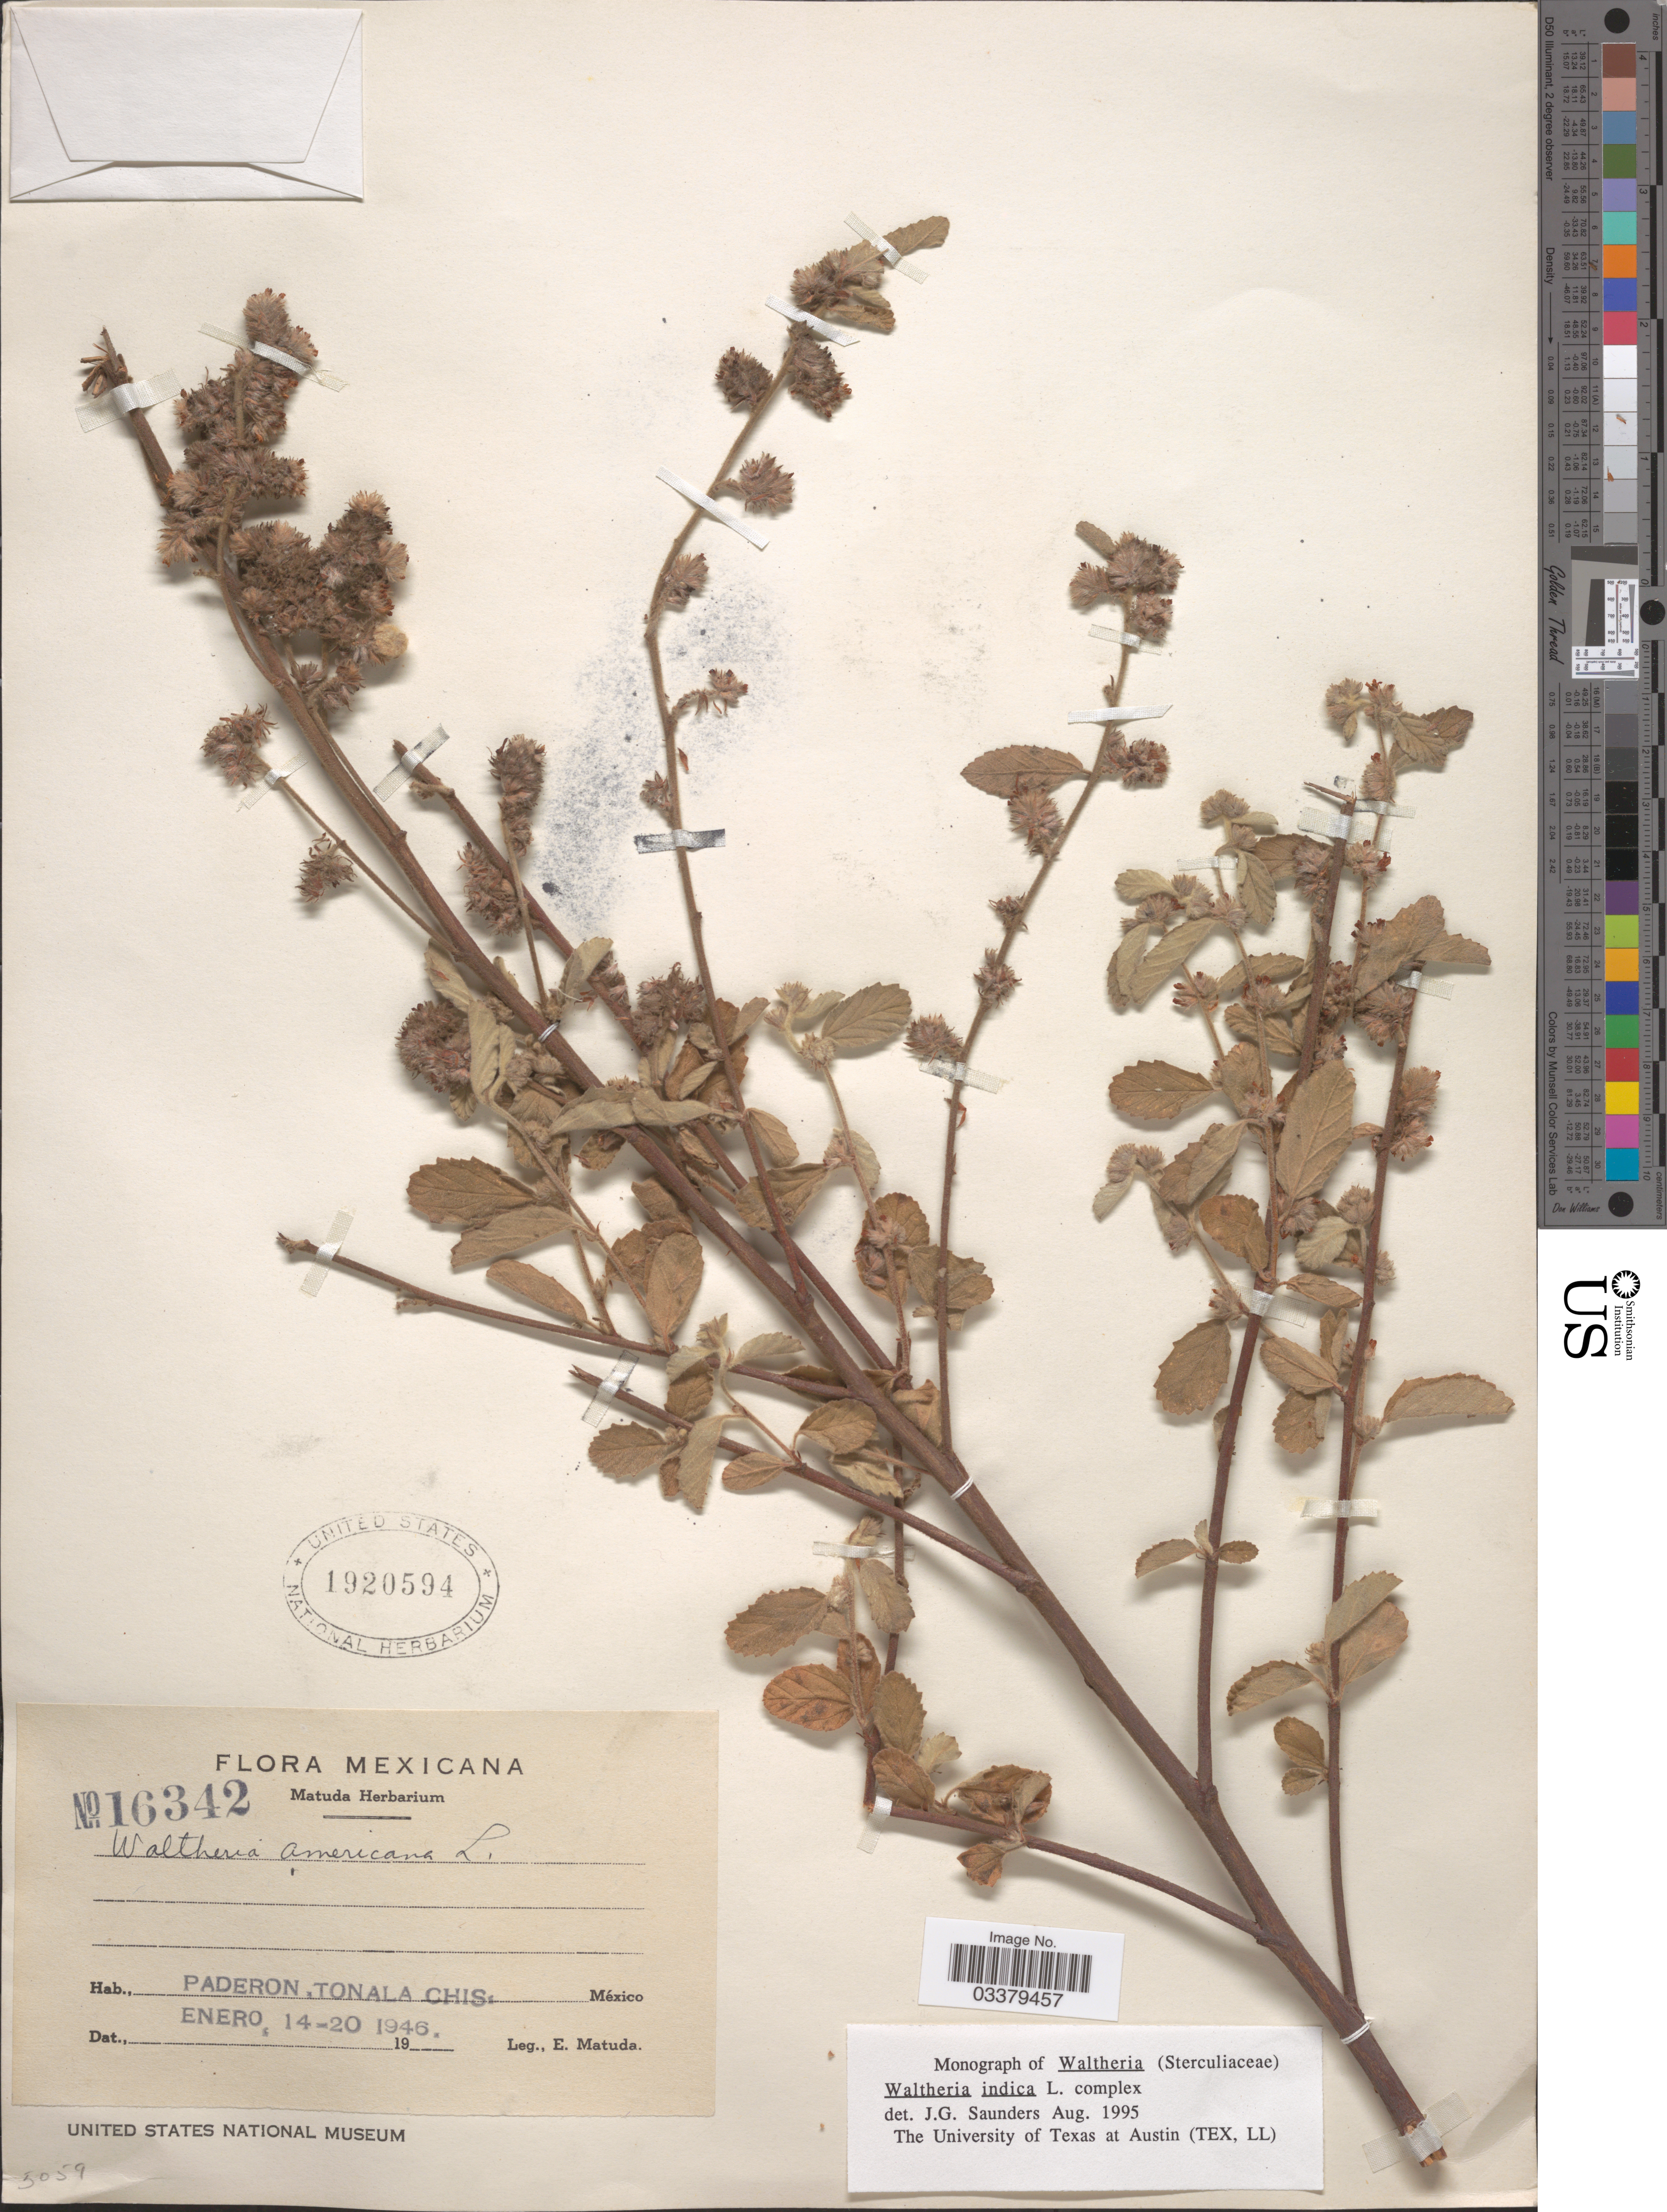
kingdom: Plantae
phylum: Tracheophyta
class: Magnoliopsida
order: Malvales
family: Malvaceae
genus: Waltheria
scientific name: Waltheria indica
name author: L.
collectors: E. Matuda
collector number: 16342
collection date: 1946-01-14/1946-01-20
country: Mexico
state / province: Chiapas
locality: Paderon, Tonala Chis.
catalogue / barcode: US 1920594